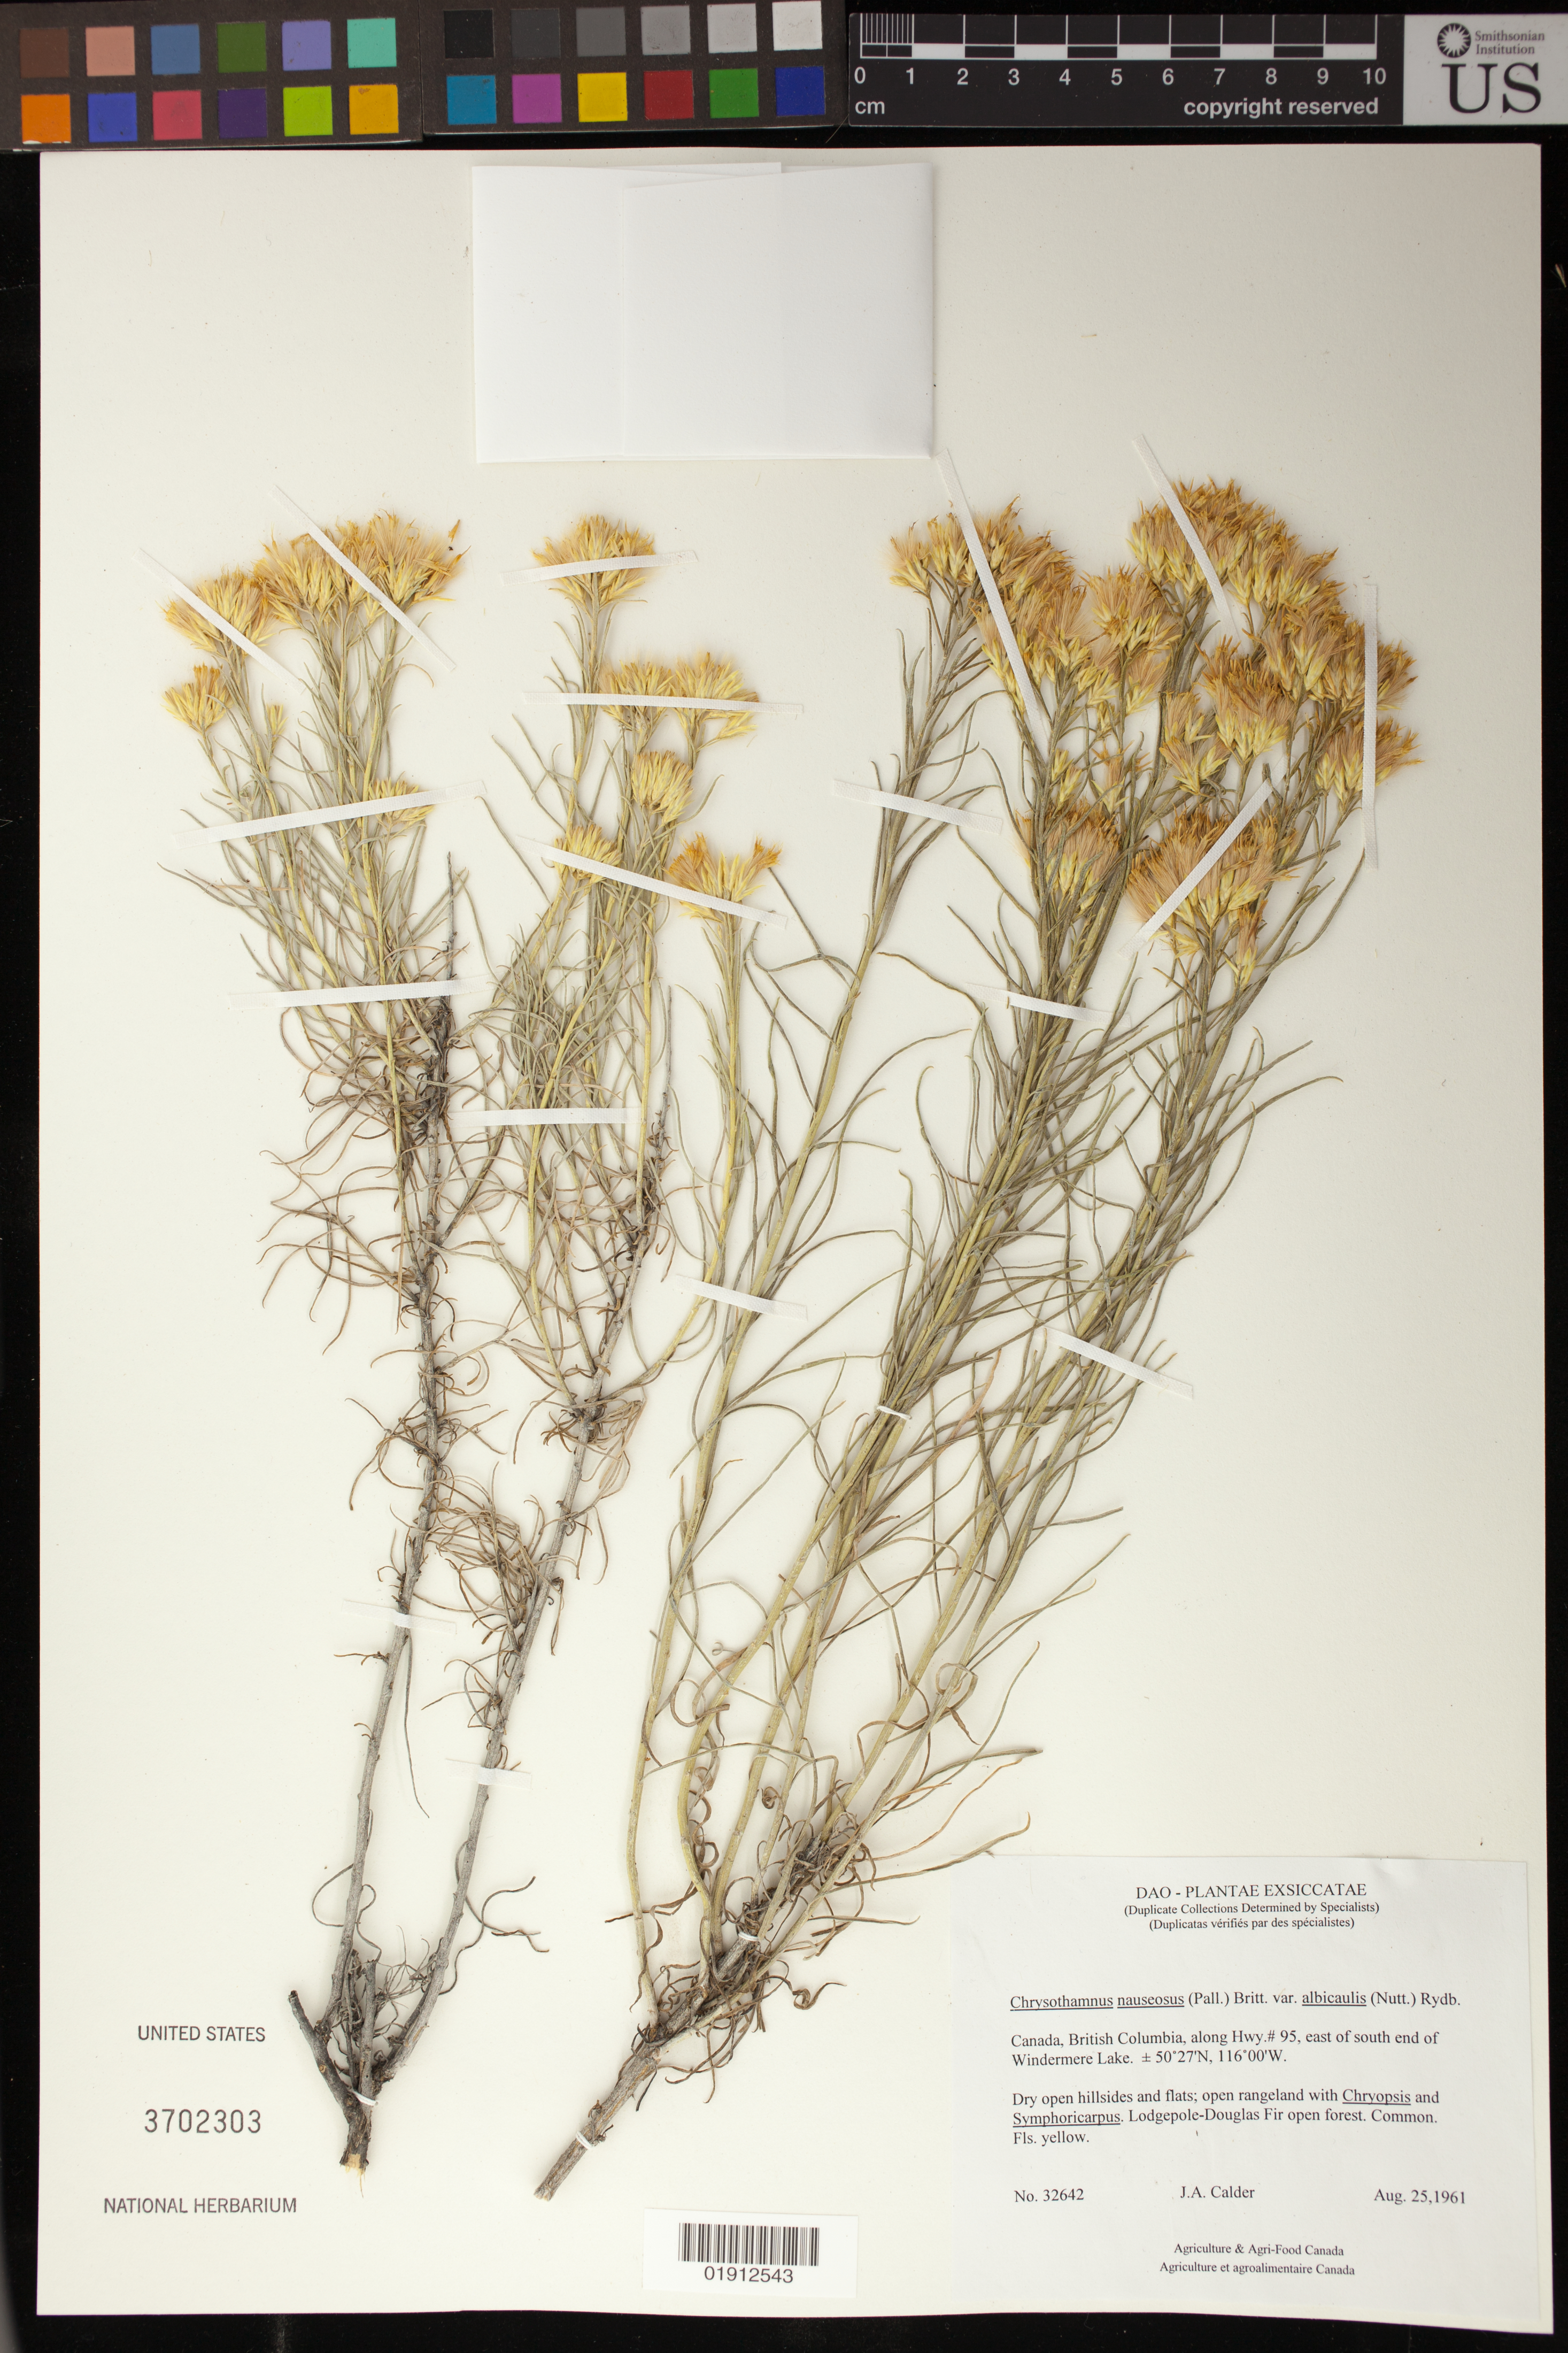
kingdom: Plantae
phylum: Tracheophyta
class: Magnoliopsida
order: Asterales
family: Asteraceae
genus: Ericameria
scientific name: Ericameria nauseosa var. speciosa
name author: (Nutt.) G.L. Nesom & G.I. Baird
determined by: Urbatsch, Lowell E., Curator (LSU), Louisiana State University (UNITED STATES)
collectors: J. A. Calder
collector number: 32642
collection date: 1961-08-25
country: Canada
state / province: British Columbia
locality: Along Hwy. #95, east of south end of Windemere Lake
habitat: Dry open hillsides and flats; open rangeland.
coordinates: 50 27 N, 116 00 W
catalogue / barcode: US 3702303